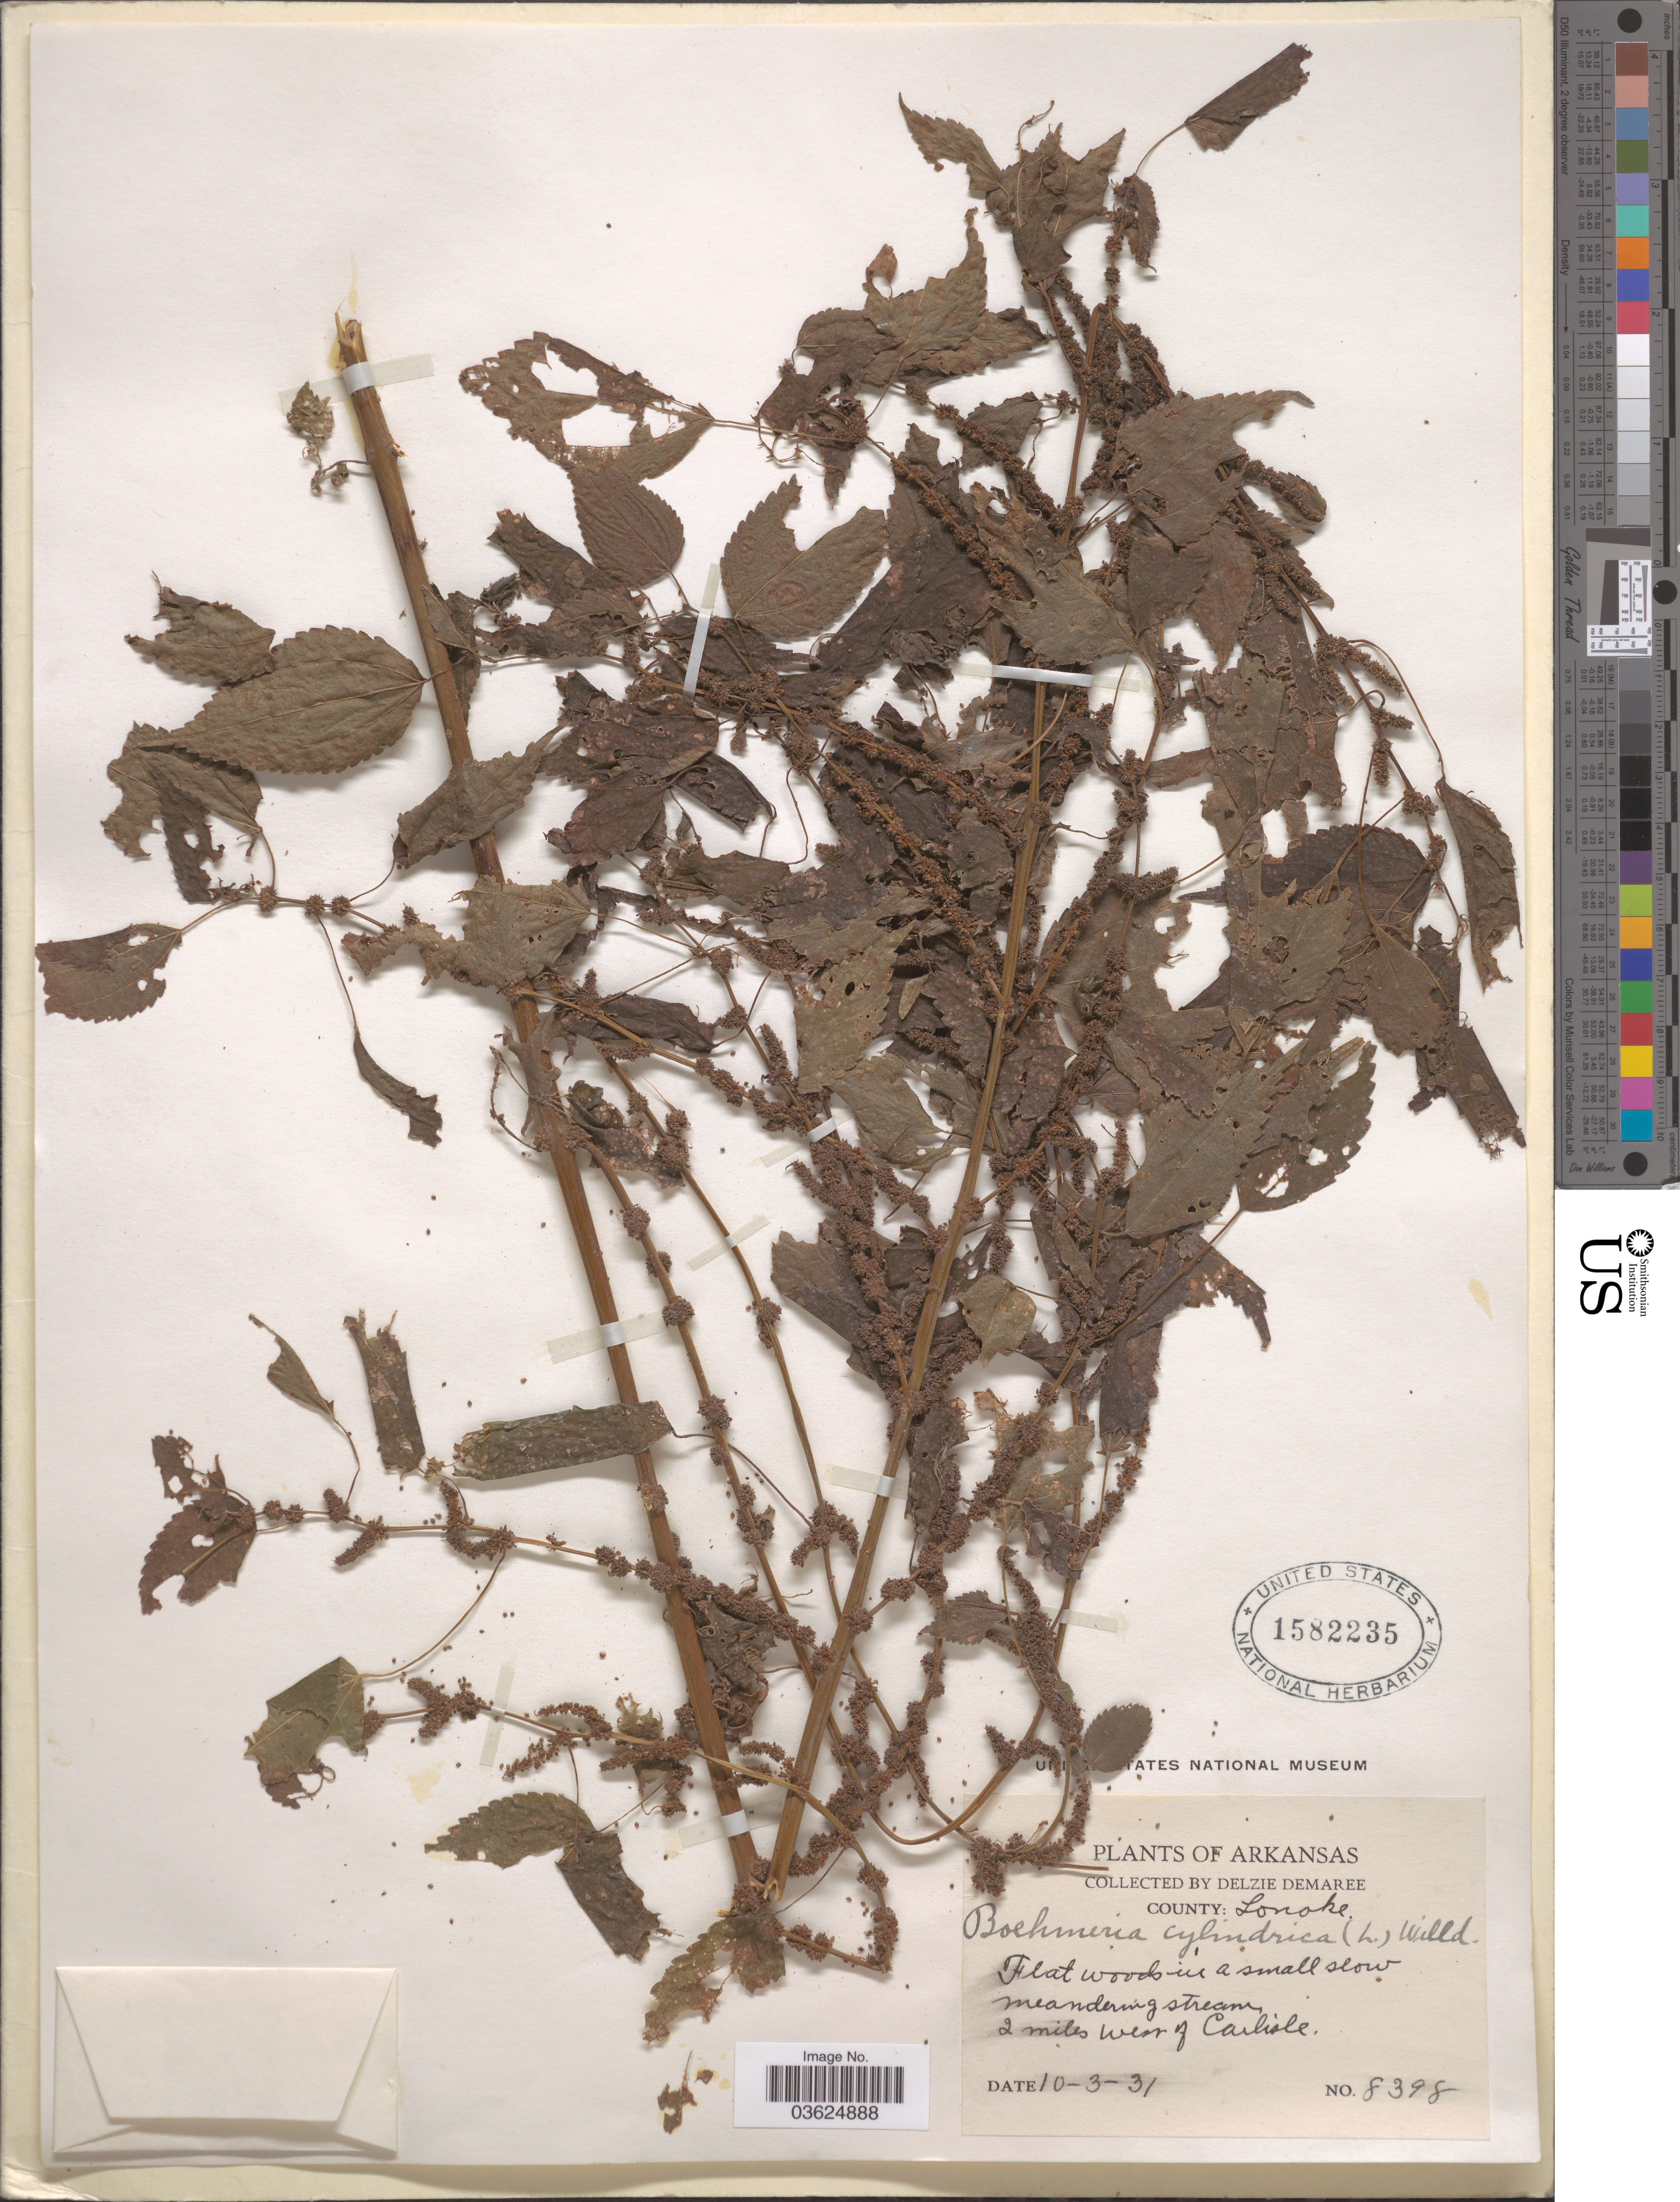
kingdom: Plantae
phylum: Tracheophyta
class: Magnoliopsida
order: Rosales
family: Urticaceae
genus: Boehmeria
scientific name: Boehmeria cylindrica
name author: (L.) Sw.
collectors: D. Demaree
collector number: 8398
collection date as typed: Transcribed d/m/y: 3/10/31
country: United States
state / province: Arkansas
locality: County: Lonoke. 2 miles west of Carlisle.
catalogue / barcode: US 1582235